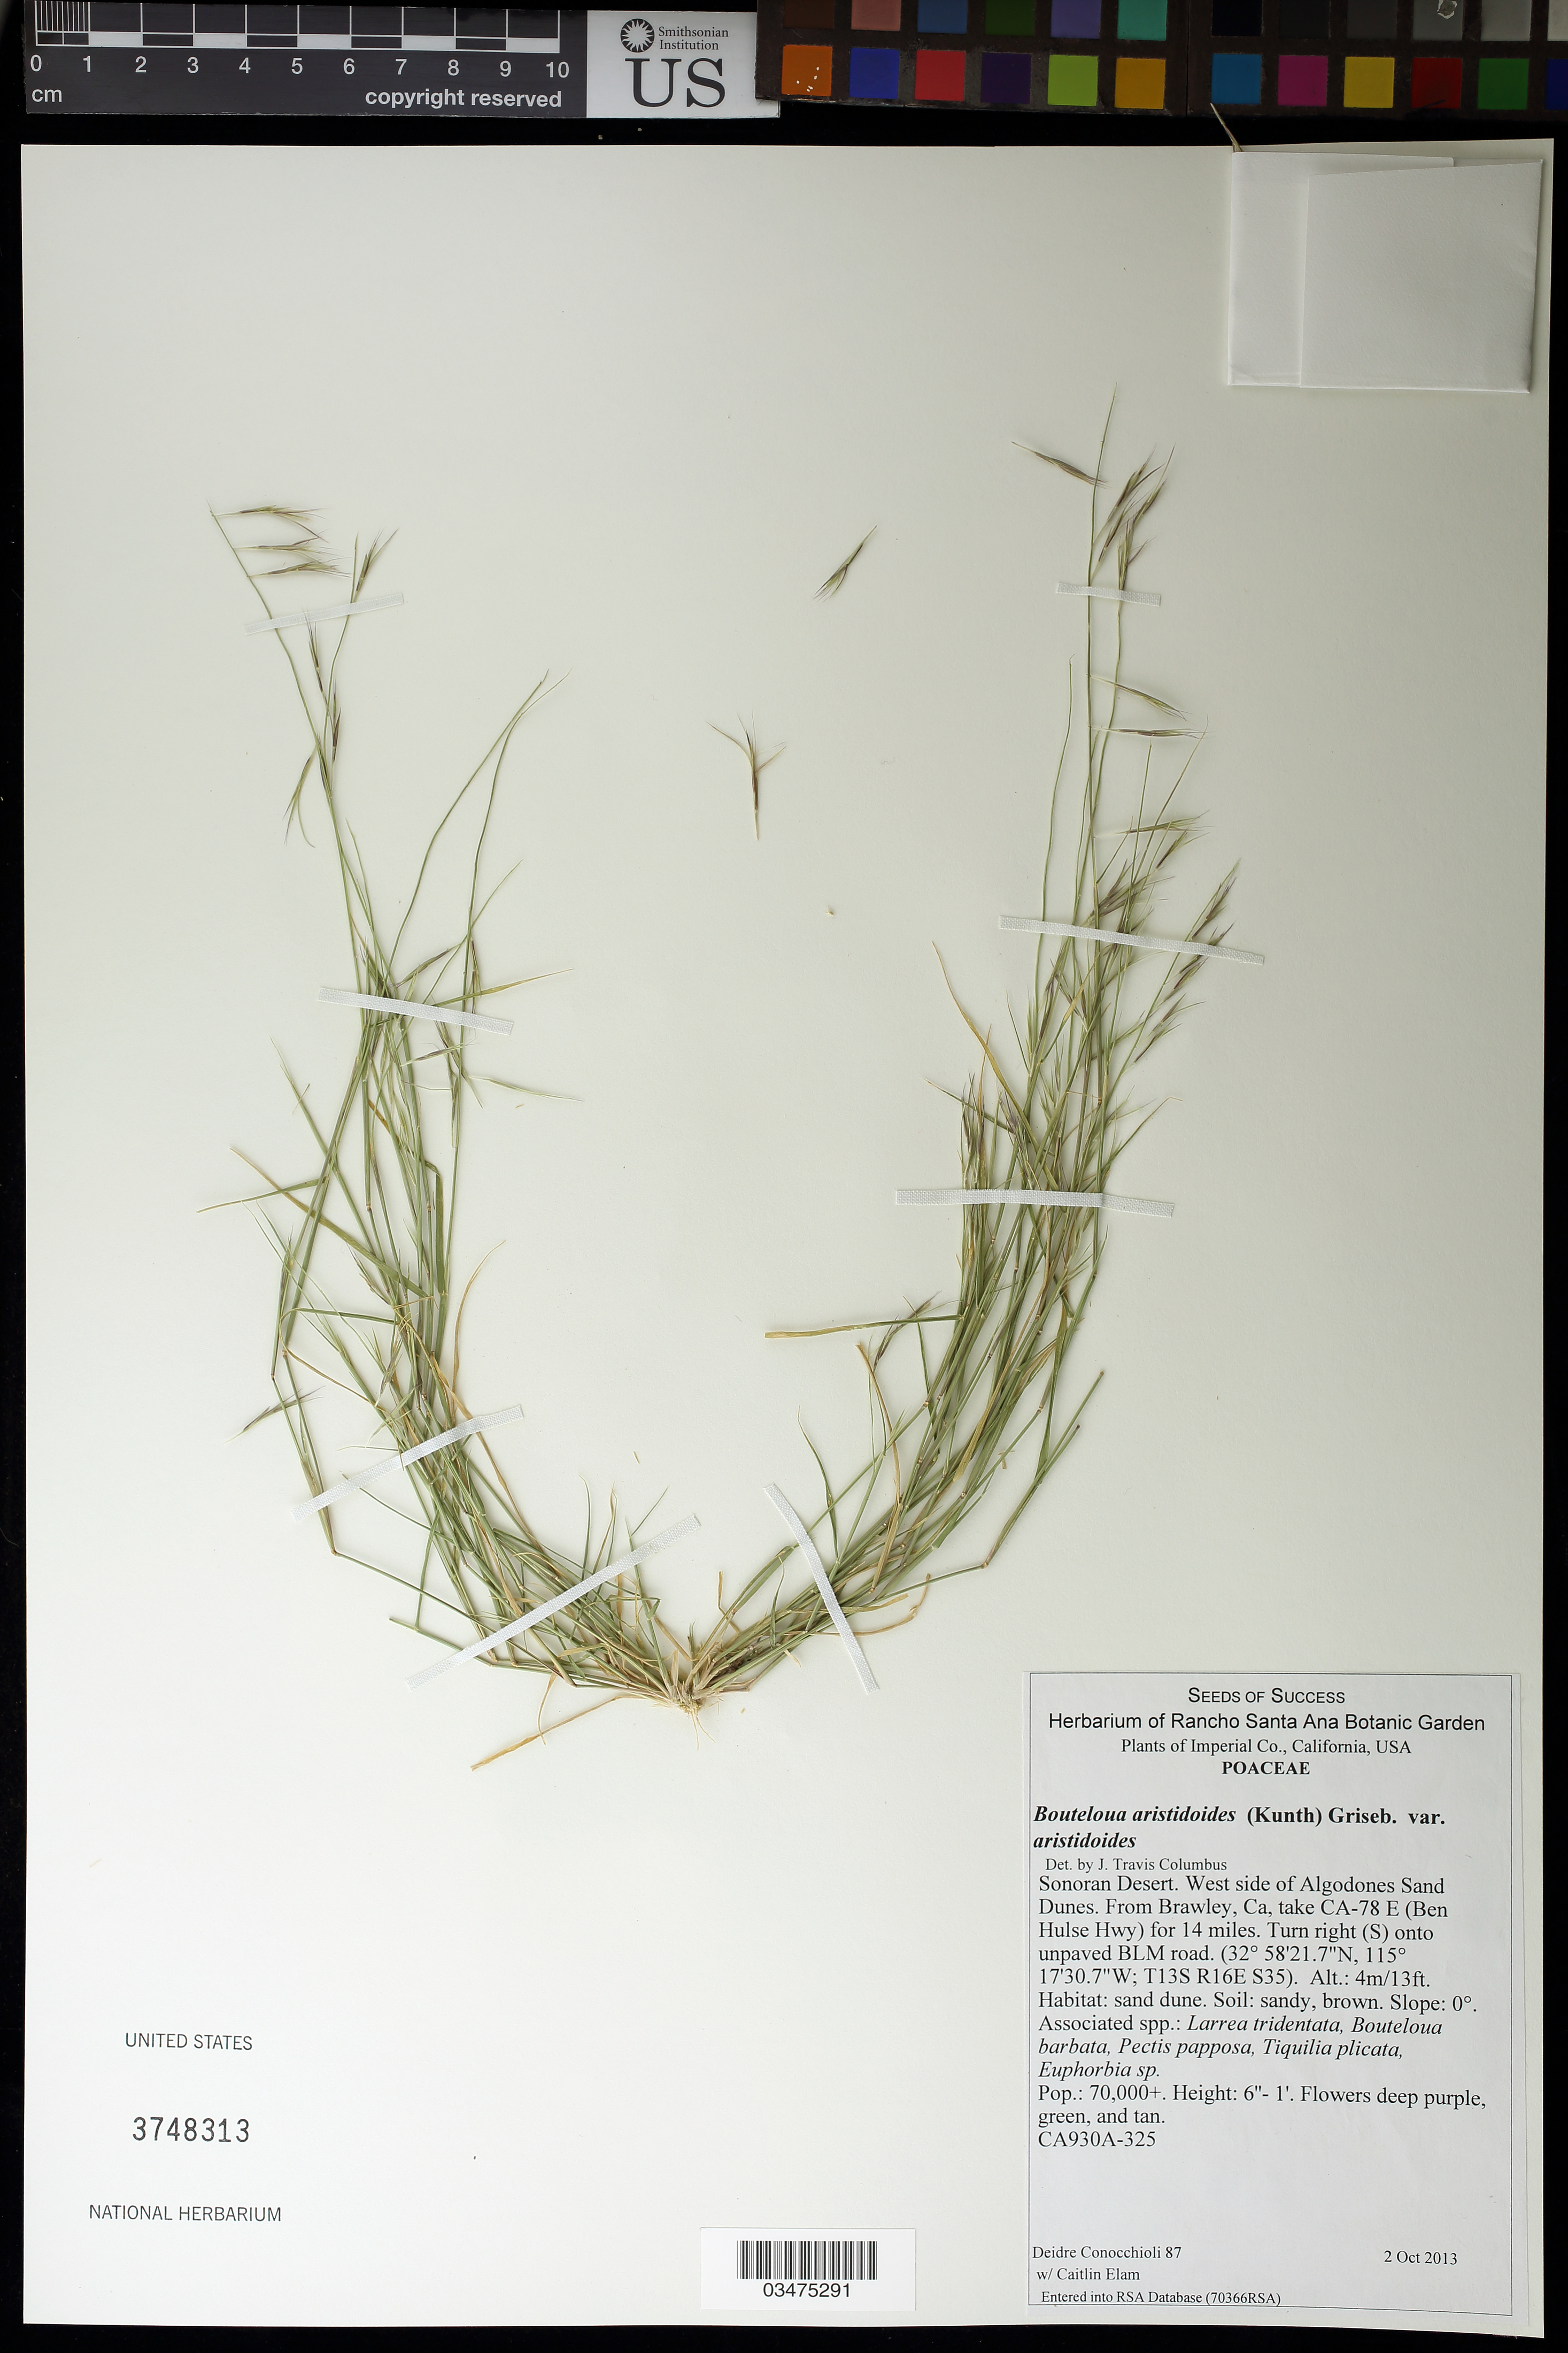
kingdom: Plantae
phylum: Tracheophyta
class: Liliopsida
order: Poales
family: Poaceae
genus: Bouteloua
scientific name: Bouteloua aristidoides var. aristidoides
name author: (Kunth) Griseb.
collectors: D. Conocchioli & C. Elam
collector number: CA930A-325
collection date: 2013-10-02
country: United States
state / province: California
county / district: Imperial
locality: Sonoran Desert. W side of Algodones Sand Dunes.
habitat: Sand dune. Soil: sandy, brown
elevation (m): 4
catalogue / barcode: US 3748313